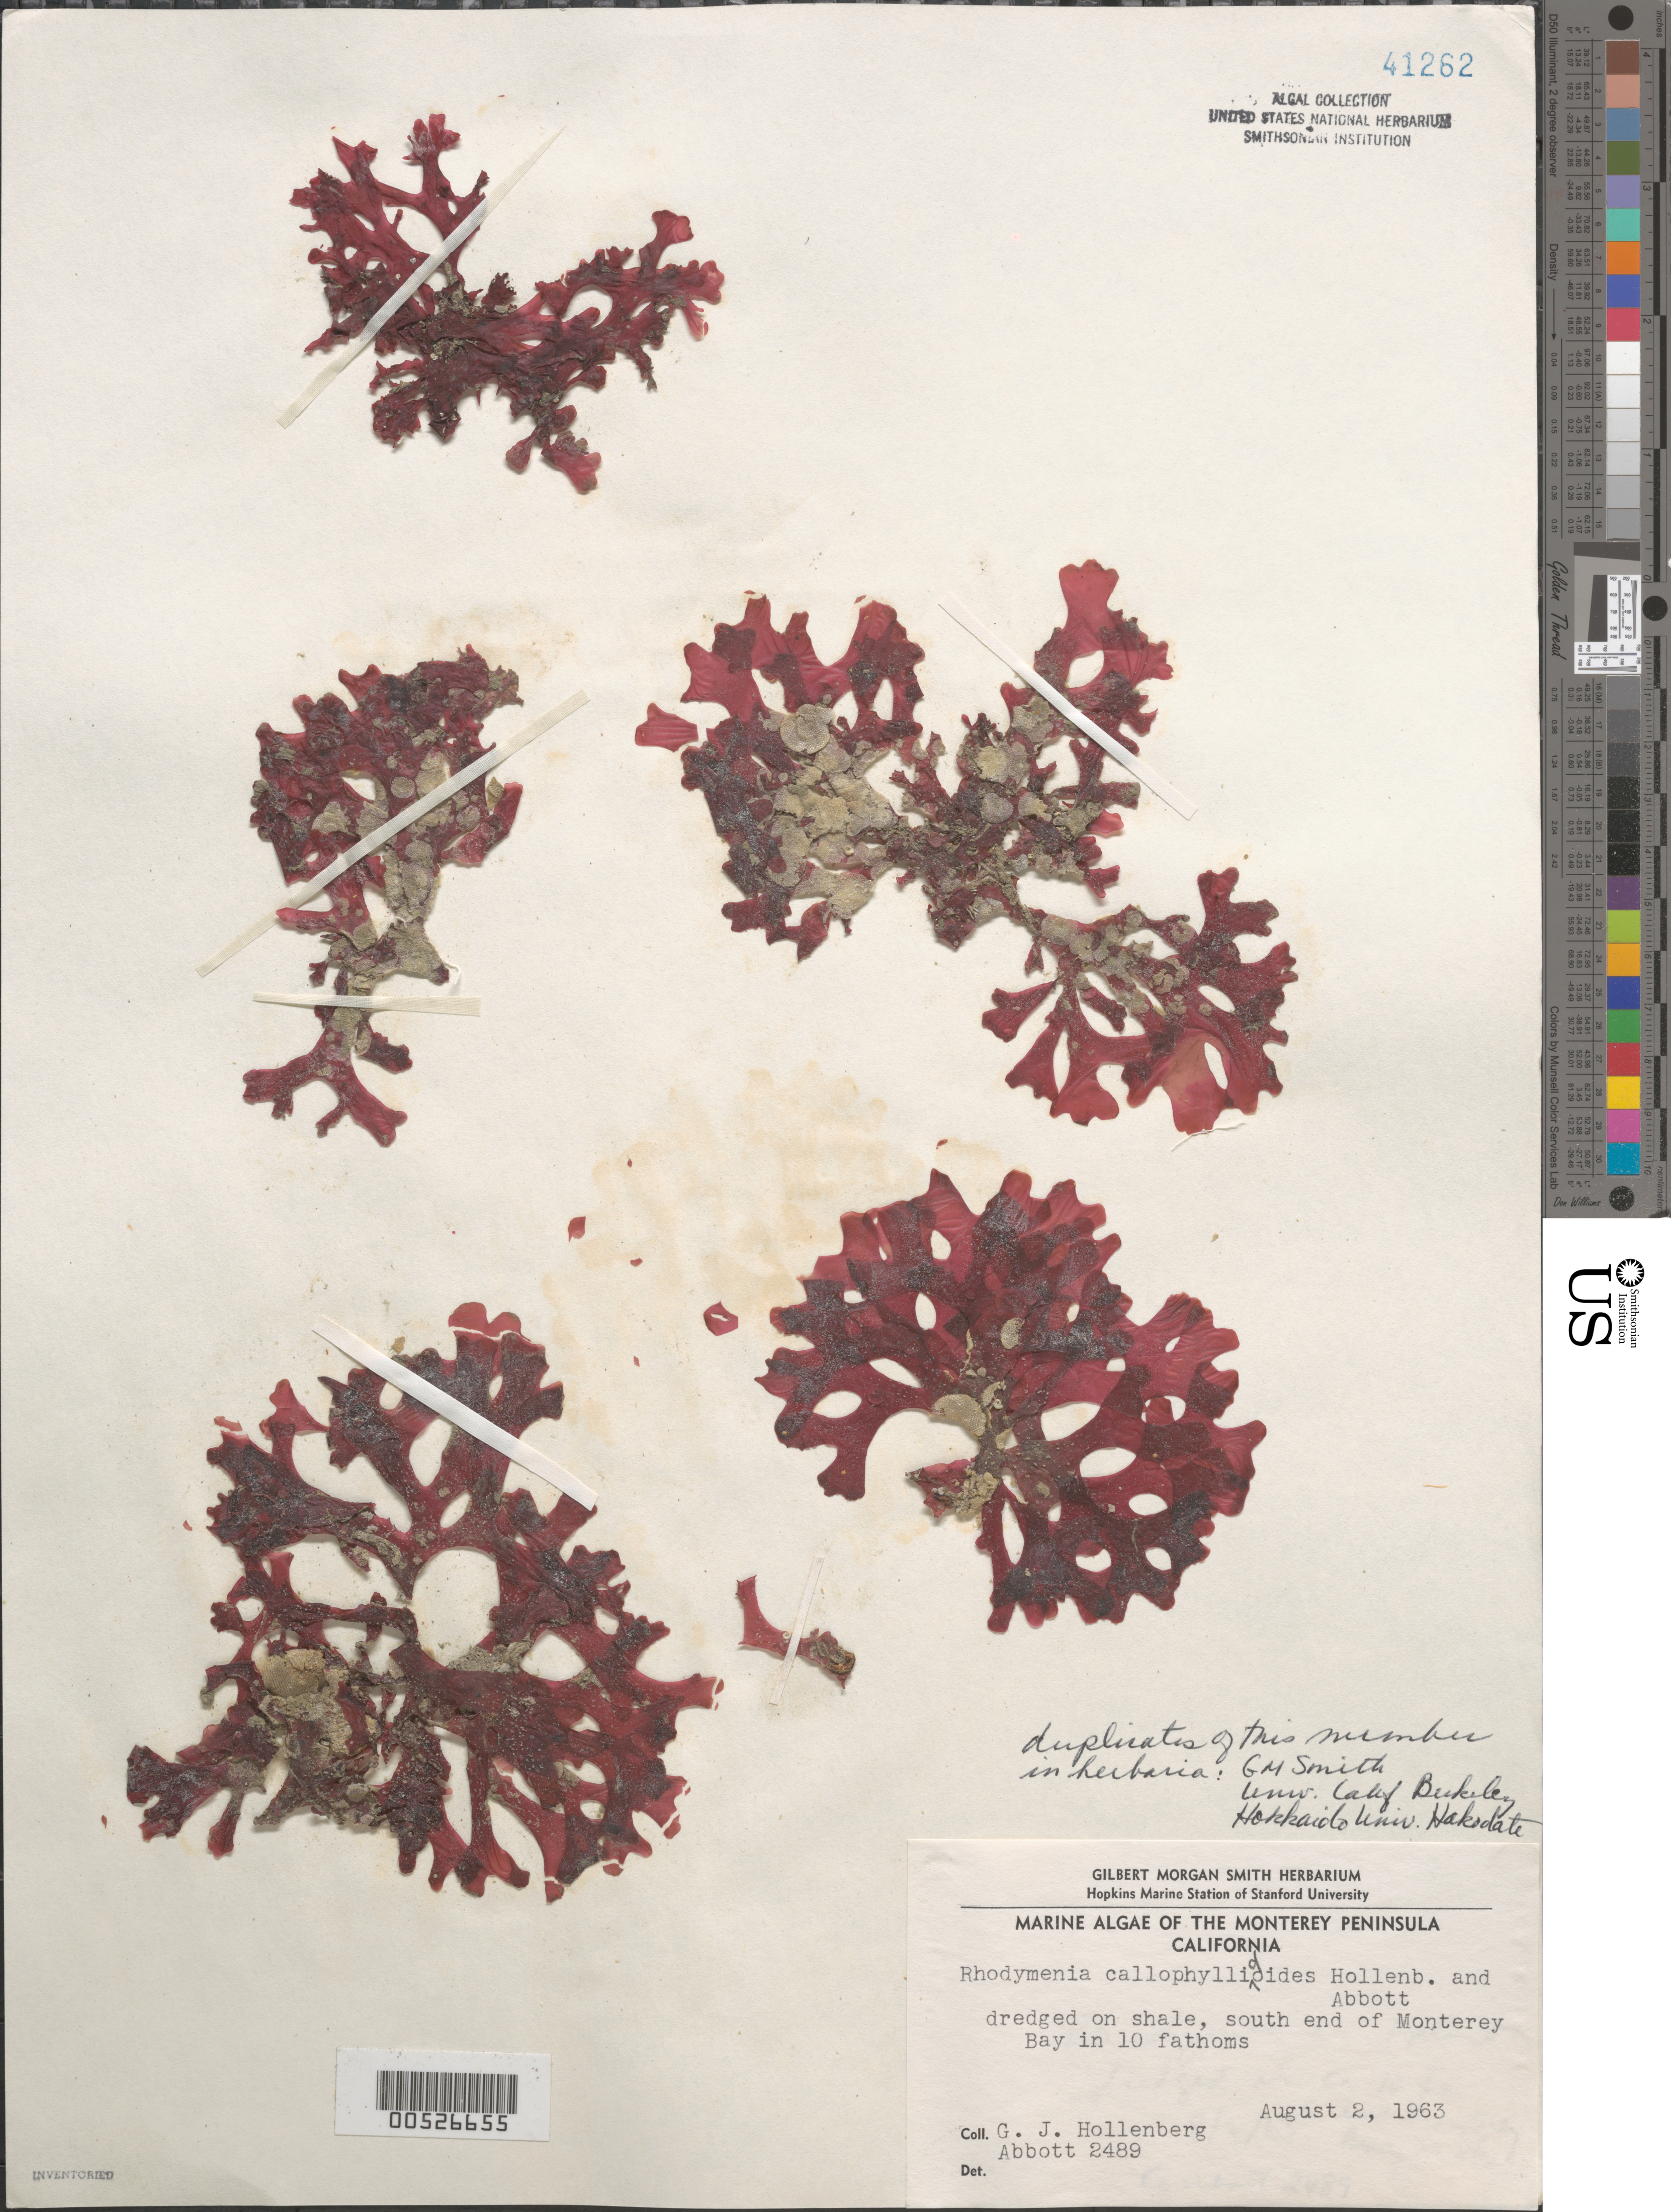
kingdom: Plantae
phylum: Rhodophyta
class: Florideophyceae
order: Rhodymeniales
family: Rhodymeniaceae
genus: Rhodymenia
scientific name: Rhodymenia callophyllidoides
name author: Hollenb. & I.A. Abbott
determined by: Abbott, Isabella A.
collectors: G. Hollenberg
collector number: GJH 2489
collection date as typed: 02 Aug 1963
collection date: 1963-08-02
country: United States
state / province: California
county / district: Monterey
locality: Monterey Bay, south end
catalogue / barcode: US 41262